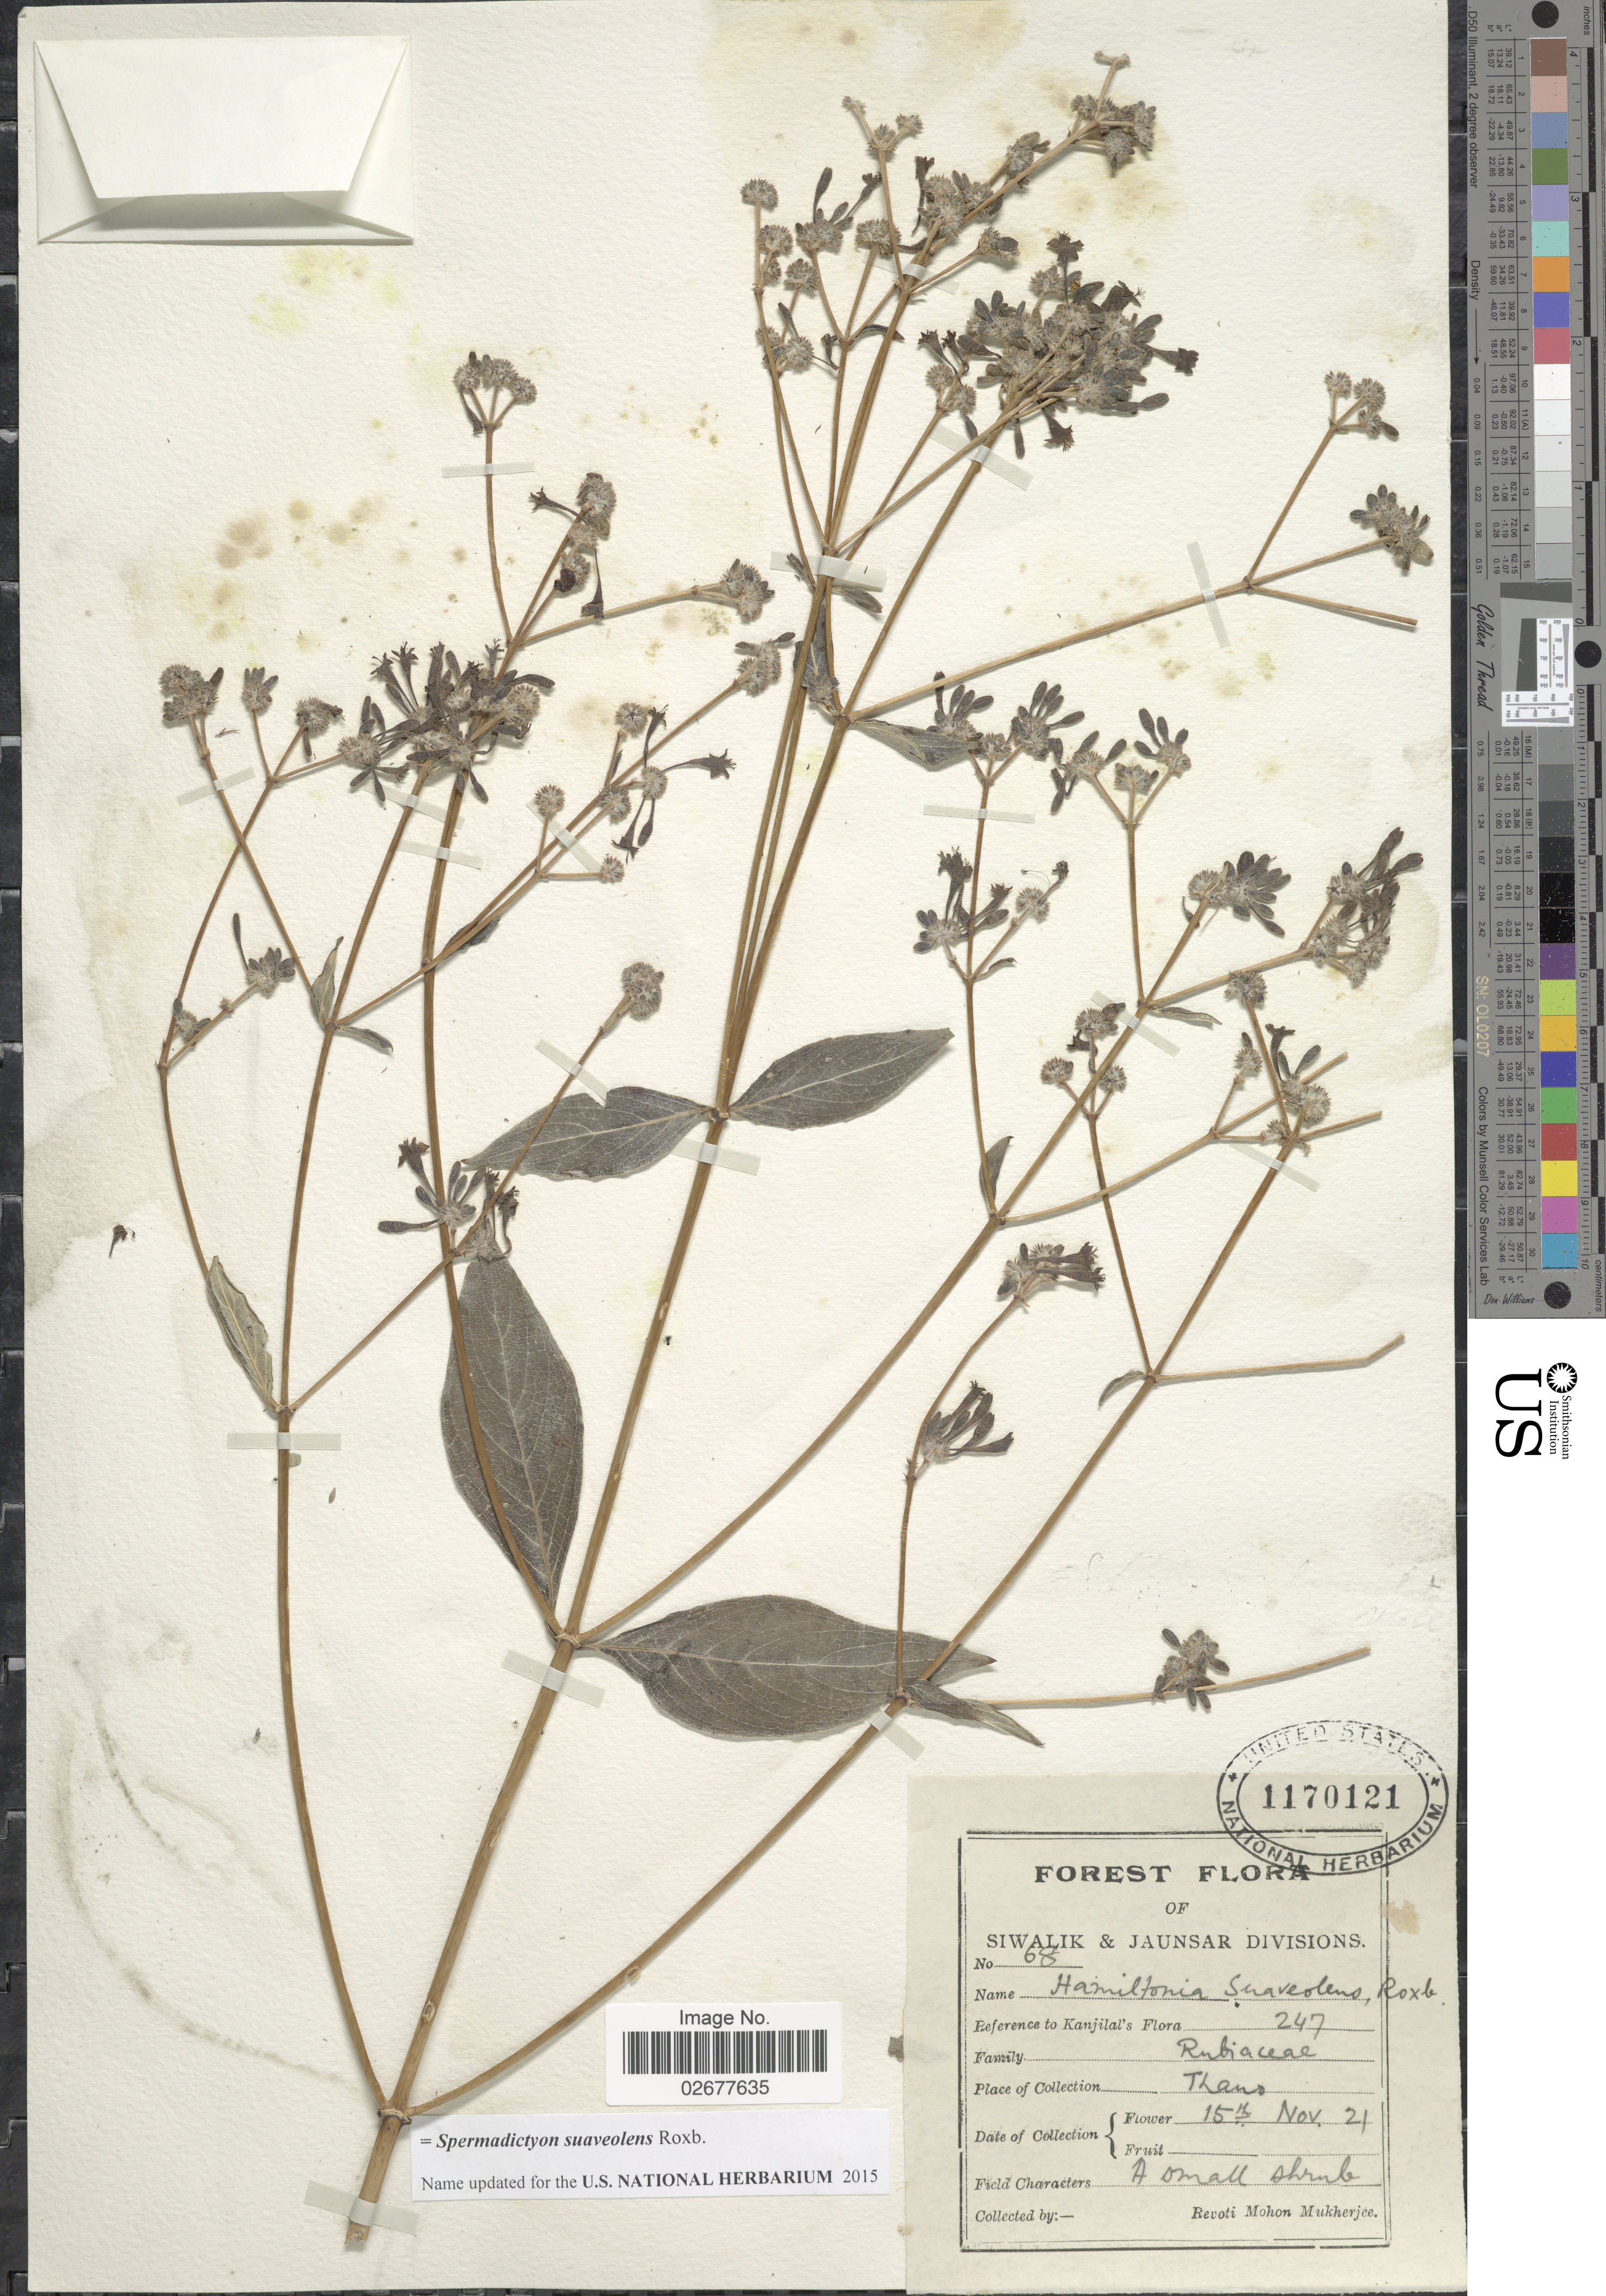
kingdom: Plantae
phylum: Tracheophyta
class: Magnoliopsida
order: Gentianales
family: Rubiaceae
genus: Spermadictyon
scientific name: Spermadictyon suaveolens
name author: Roxb.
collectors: R. Mukherjee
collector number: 68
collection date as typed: Transcribed d/m/y: 15/11/21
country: India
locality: Forest. Siwalik & Jaunsar Divisions. Thans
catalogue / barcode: US 1170121